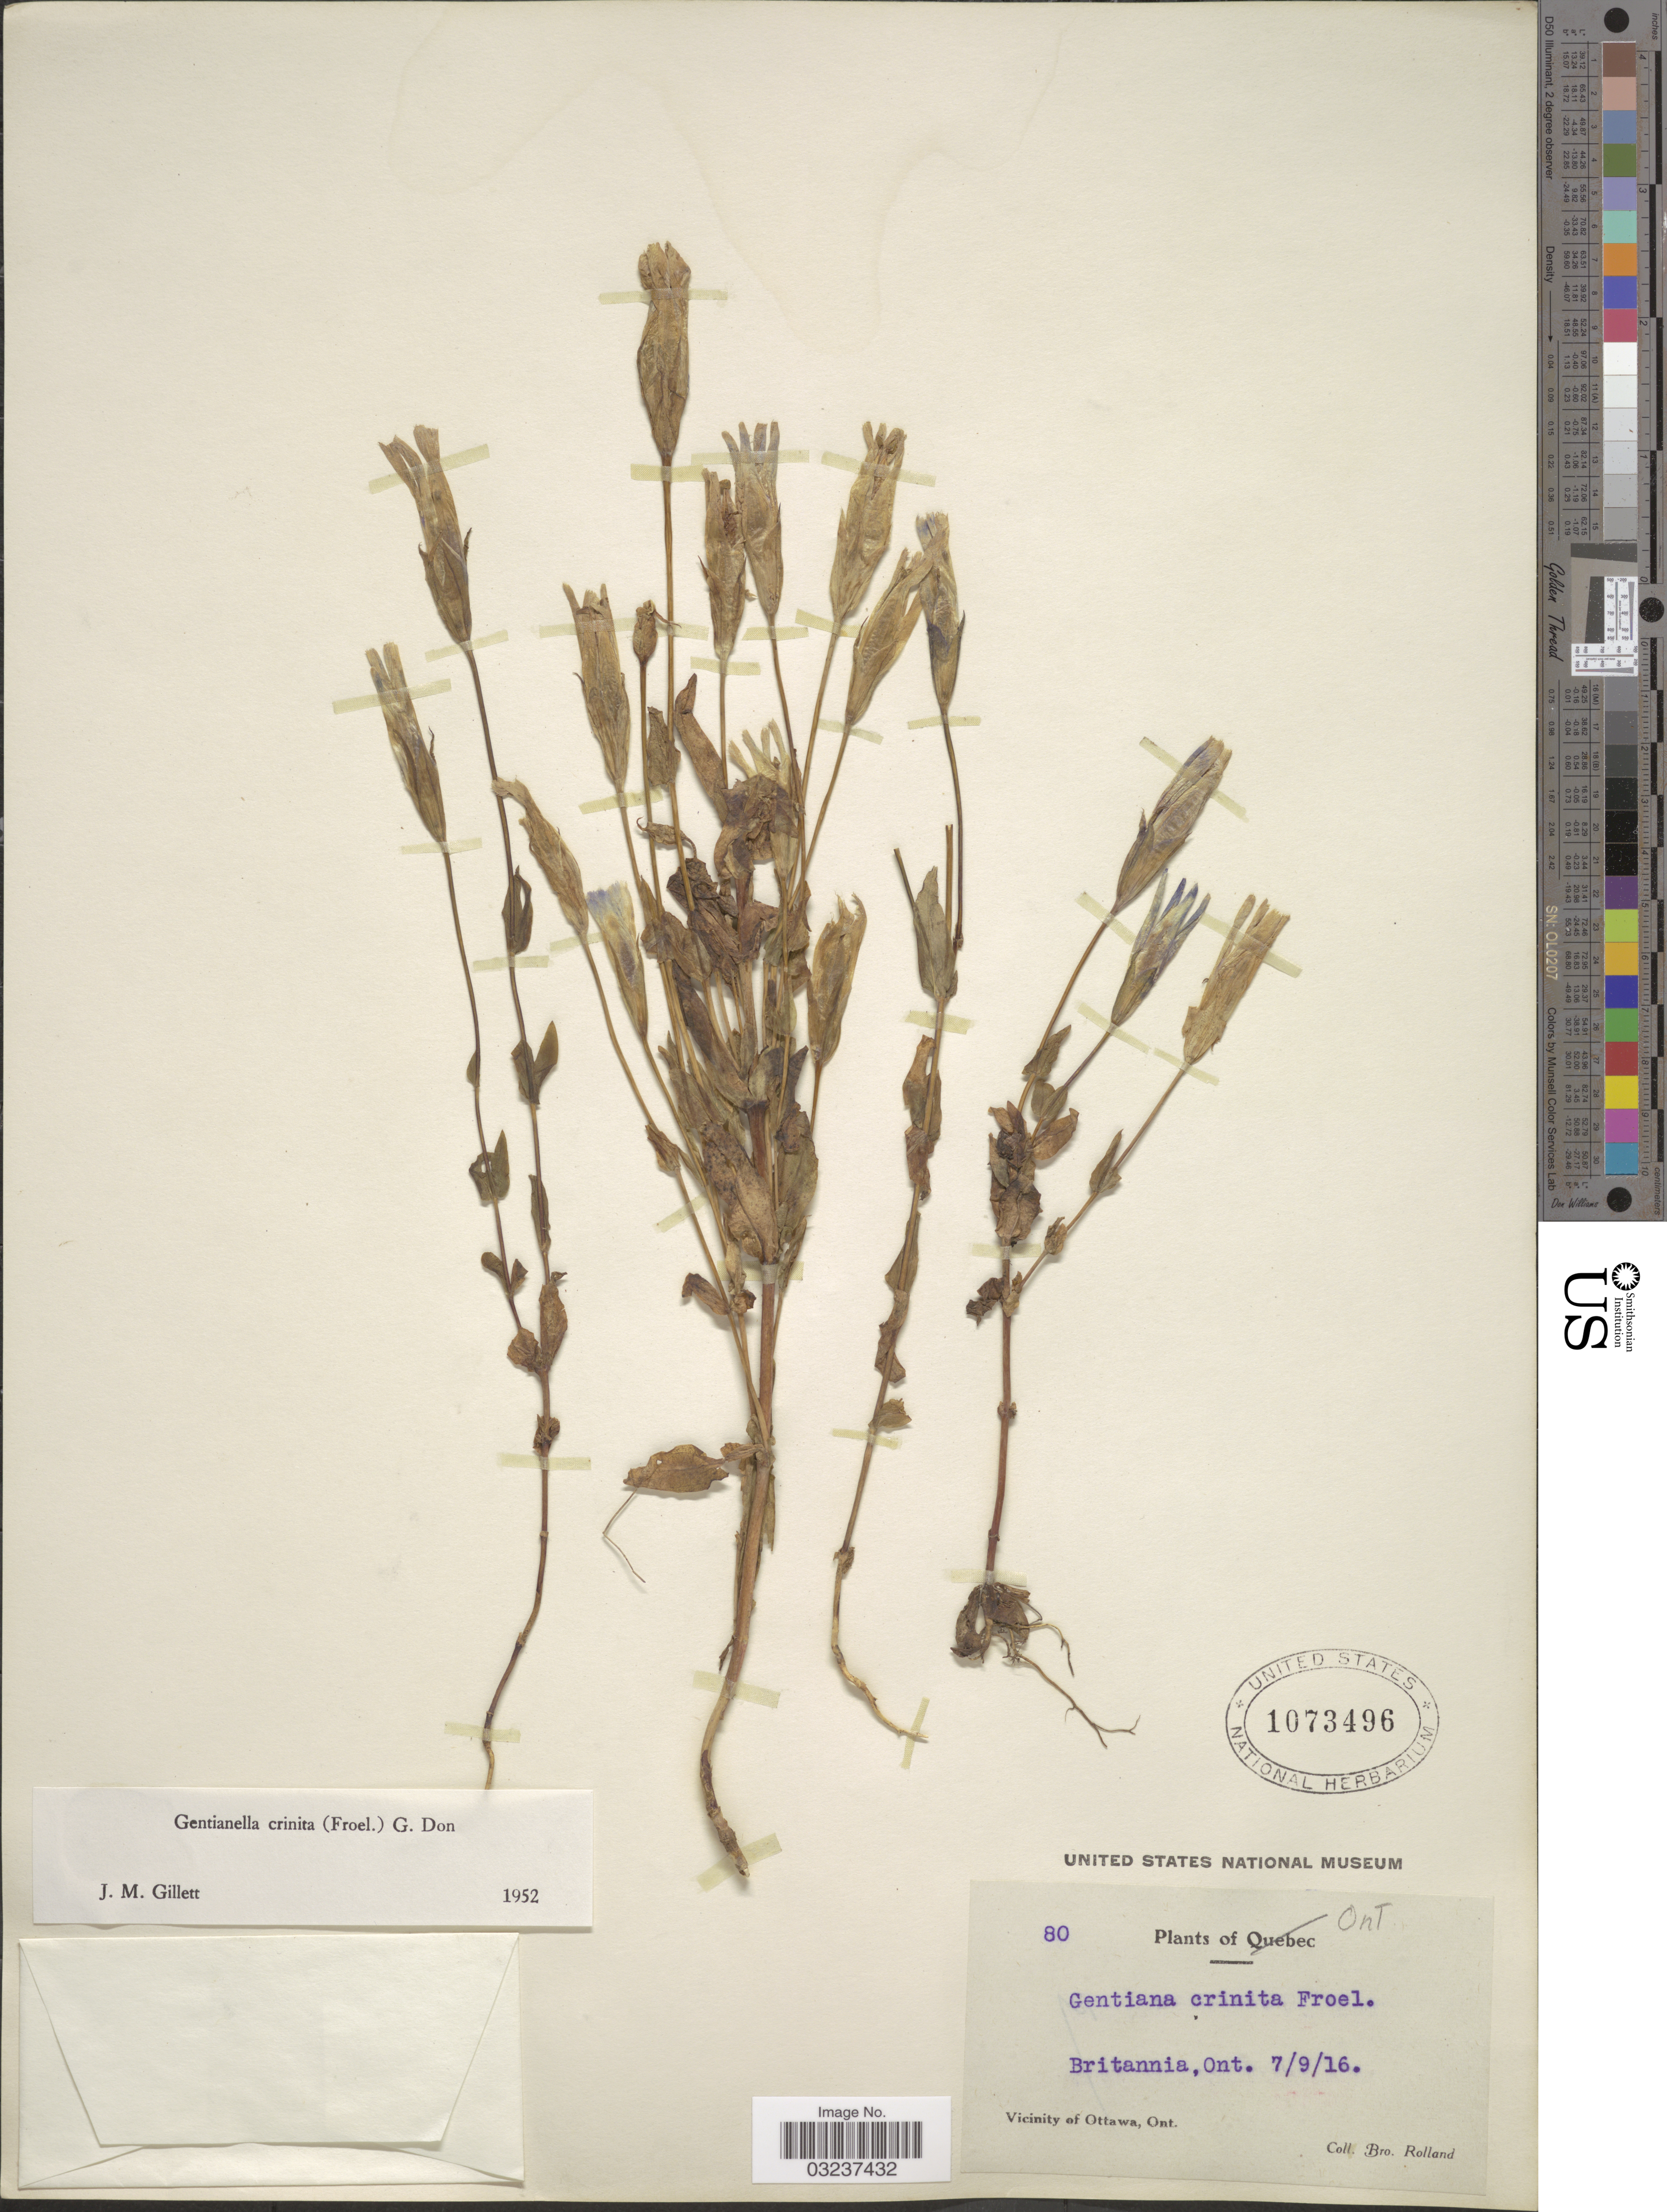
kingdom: Plantae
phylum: Tracheophyta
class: Magnoliopsida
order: Gentianales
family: Gentianaceae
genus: Gentianella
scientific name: Gentianella crinita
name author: (Froel.) G. Don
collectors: B. Rolland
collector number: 80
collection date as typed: Transcribed d/m/y: 7/9/16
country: Canada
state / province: Ontario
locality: Ont. Britannia. Vicinity of Ottawa.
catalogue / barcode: US 1073496